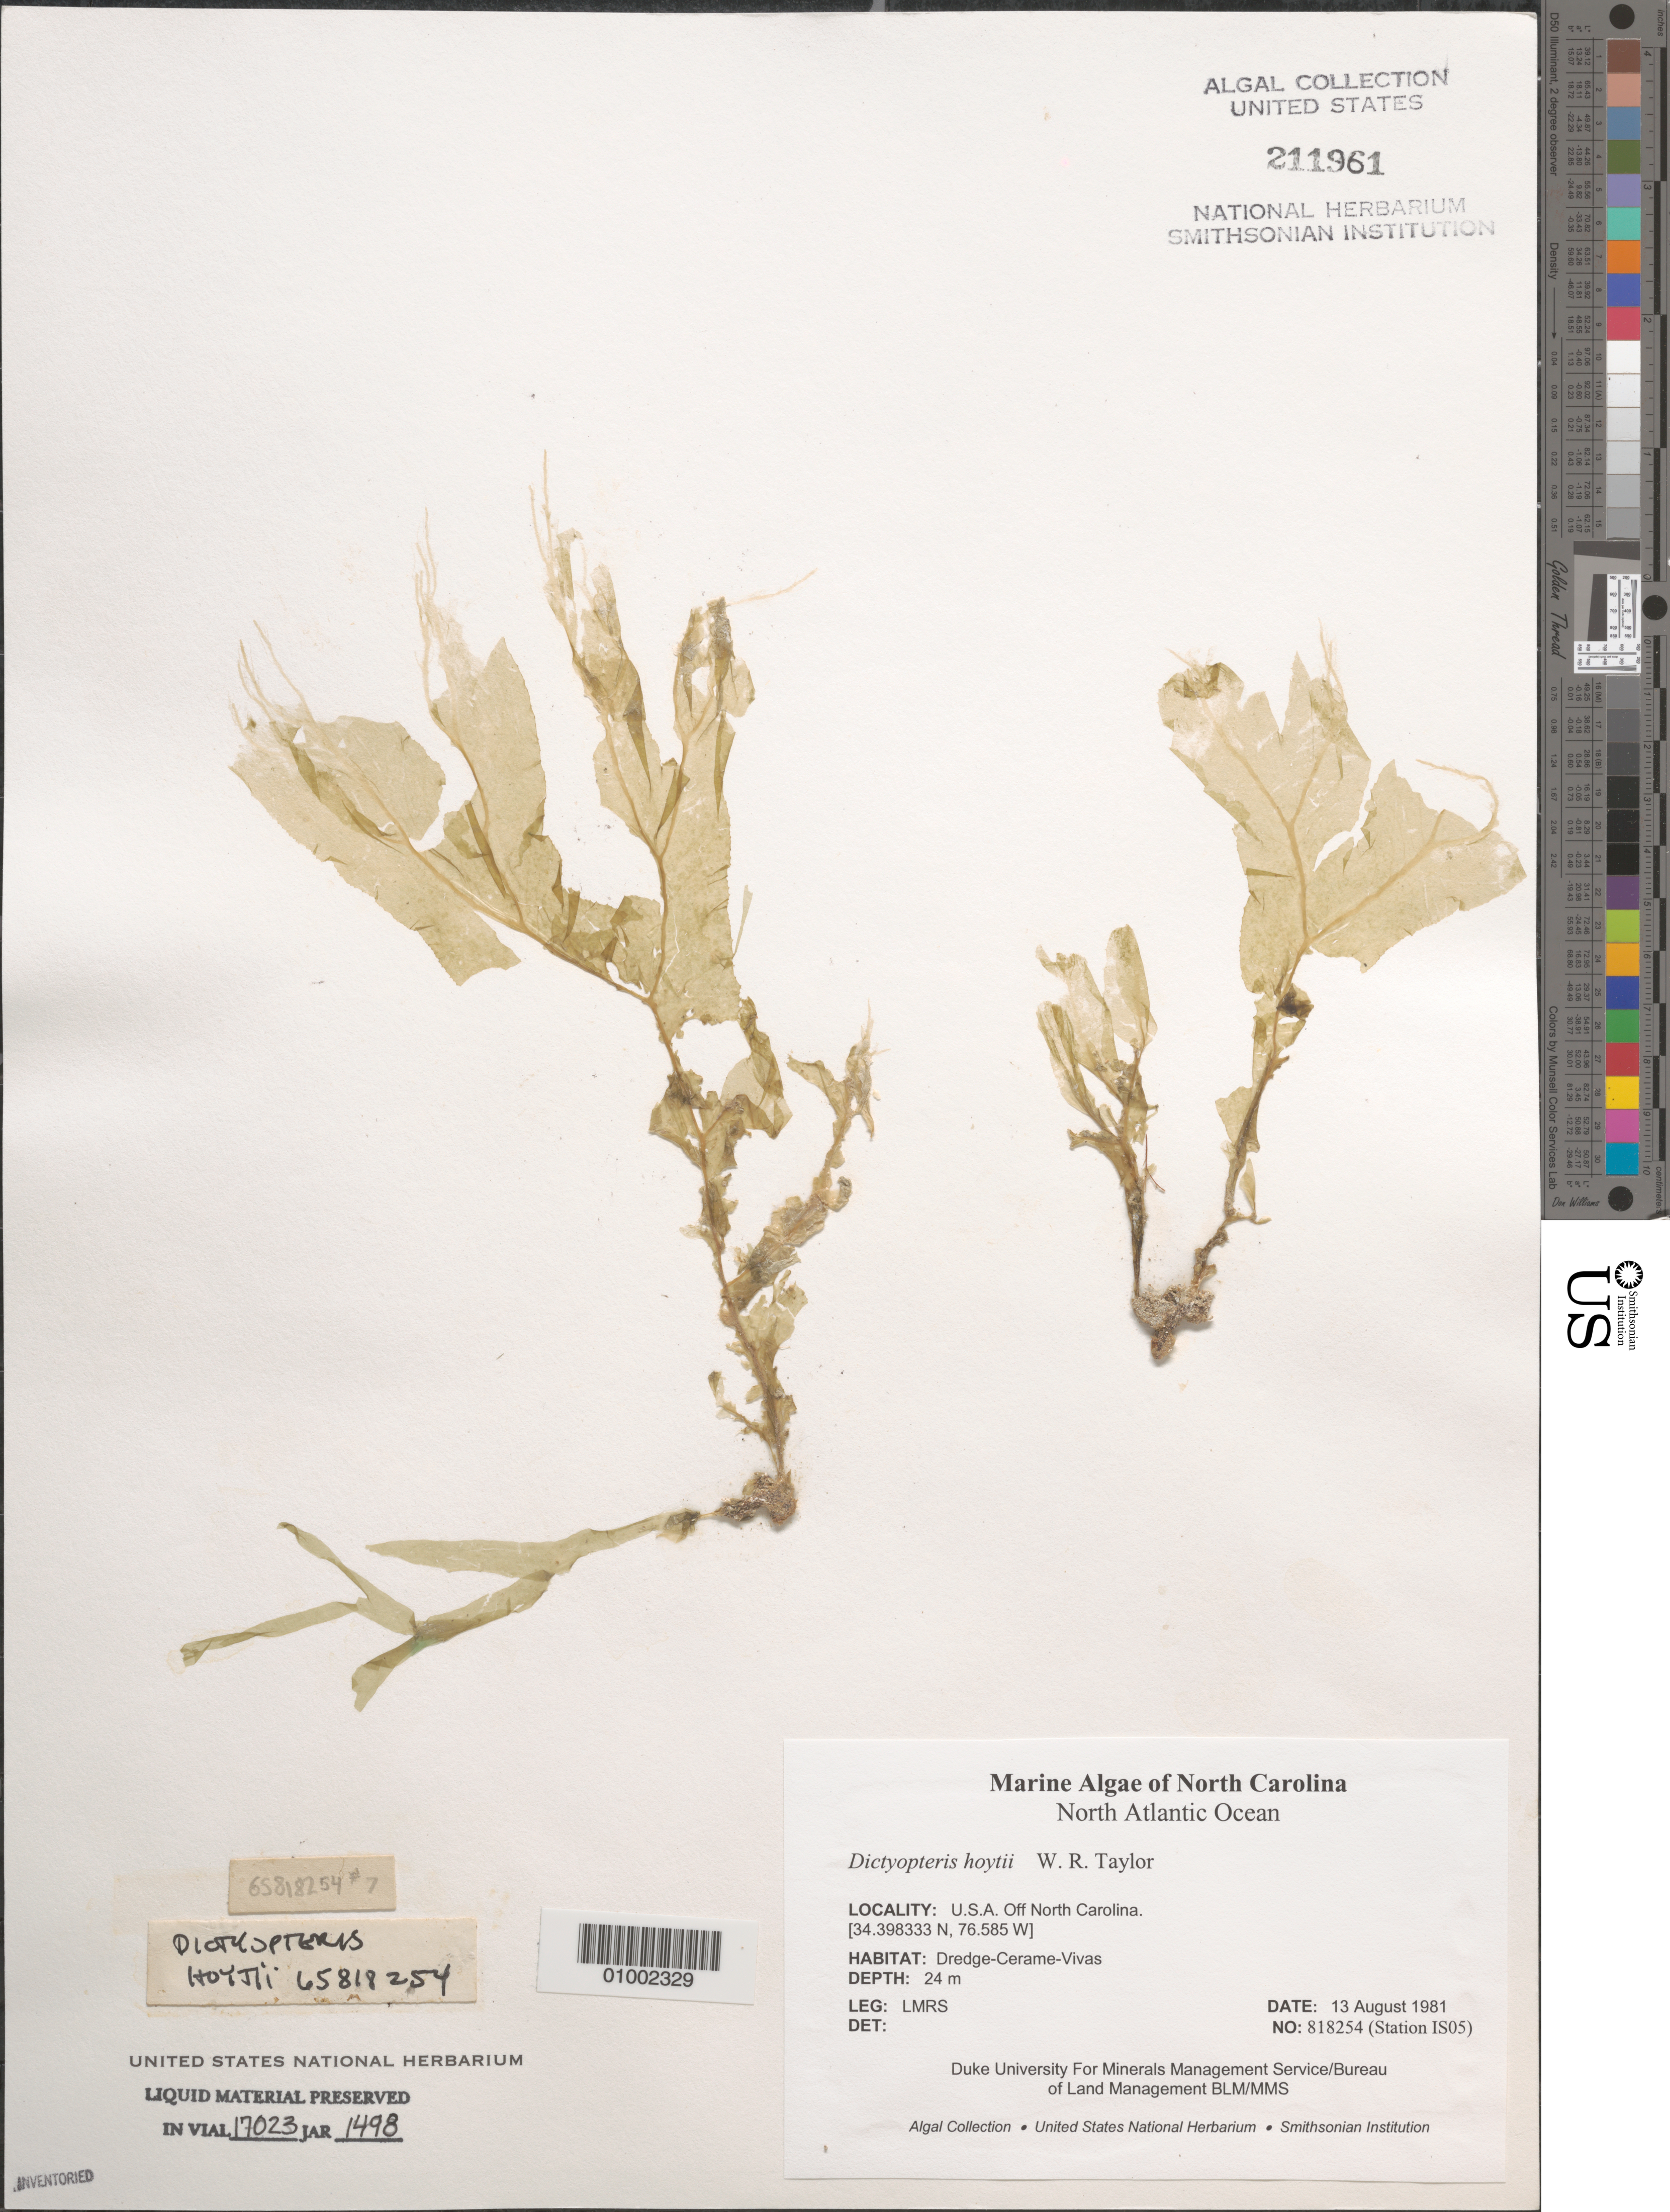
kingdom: Chromista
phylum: Ochrophyta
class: Phaeophyceae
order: Dictyotales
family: Dictyotaceae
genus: Dictyopteris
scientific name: Dictyopteris hoytii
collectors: LMRS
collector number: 818254 (Station IS05)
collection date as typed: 13 Aug 1981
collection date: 1981-08-13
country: United States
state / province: North Carolina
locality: North Atlantic Ocean off North Carolina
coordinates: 34.398333 N, 76.585 W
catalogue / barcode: US 211961